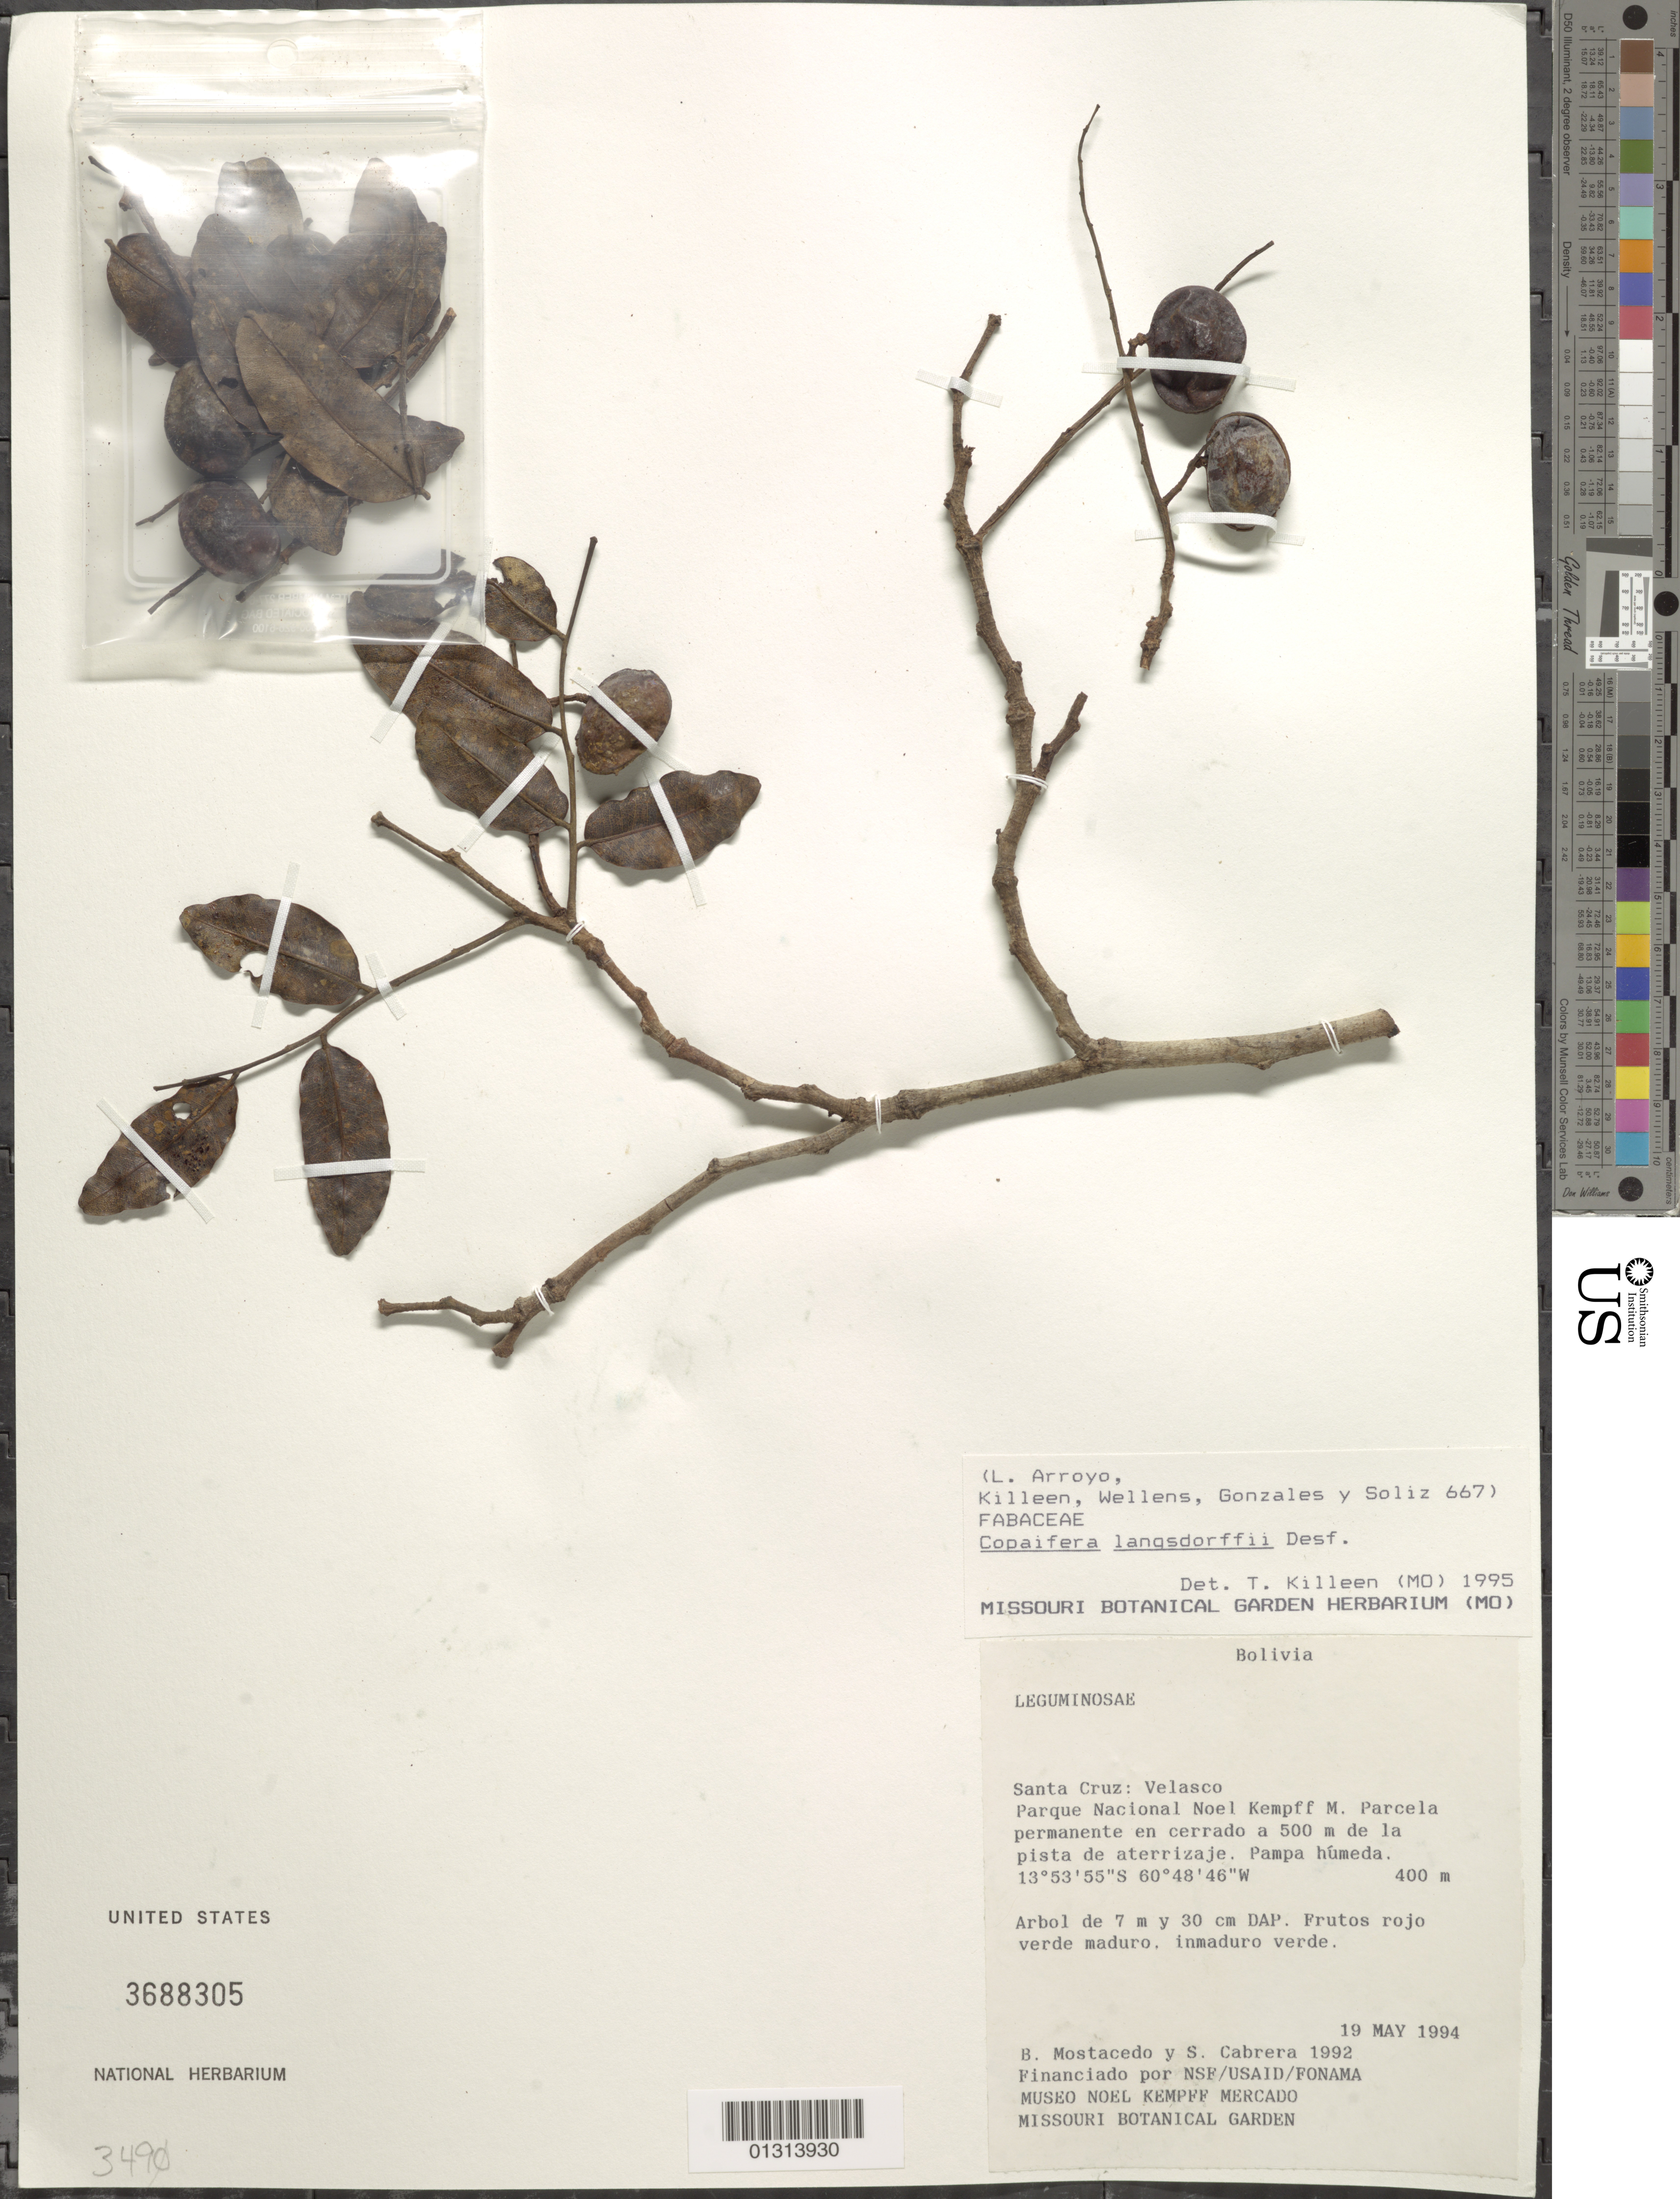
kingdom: Plantae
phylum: Tracheophyta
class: Magnoliopsida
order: Fabales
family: Fabaceae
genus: Copaifera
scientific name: Copaifera langsdorffii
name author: Desf.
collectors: B. Mostacedo & Cabrera, --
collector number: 1992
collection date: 1994-05-19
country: Bolivia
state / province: Santa Cruz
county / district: Velasco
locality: Velasco, Parque Nacional Noel Kempff M.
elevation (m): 400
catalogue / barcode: US 3688305